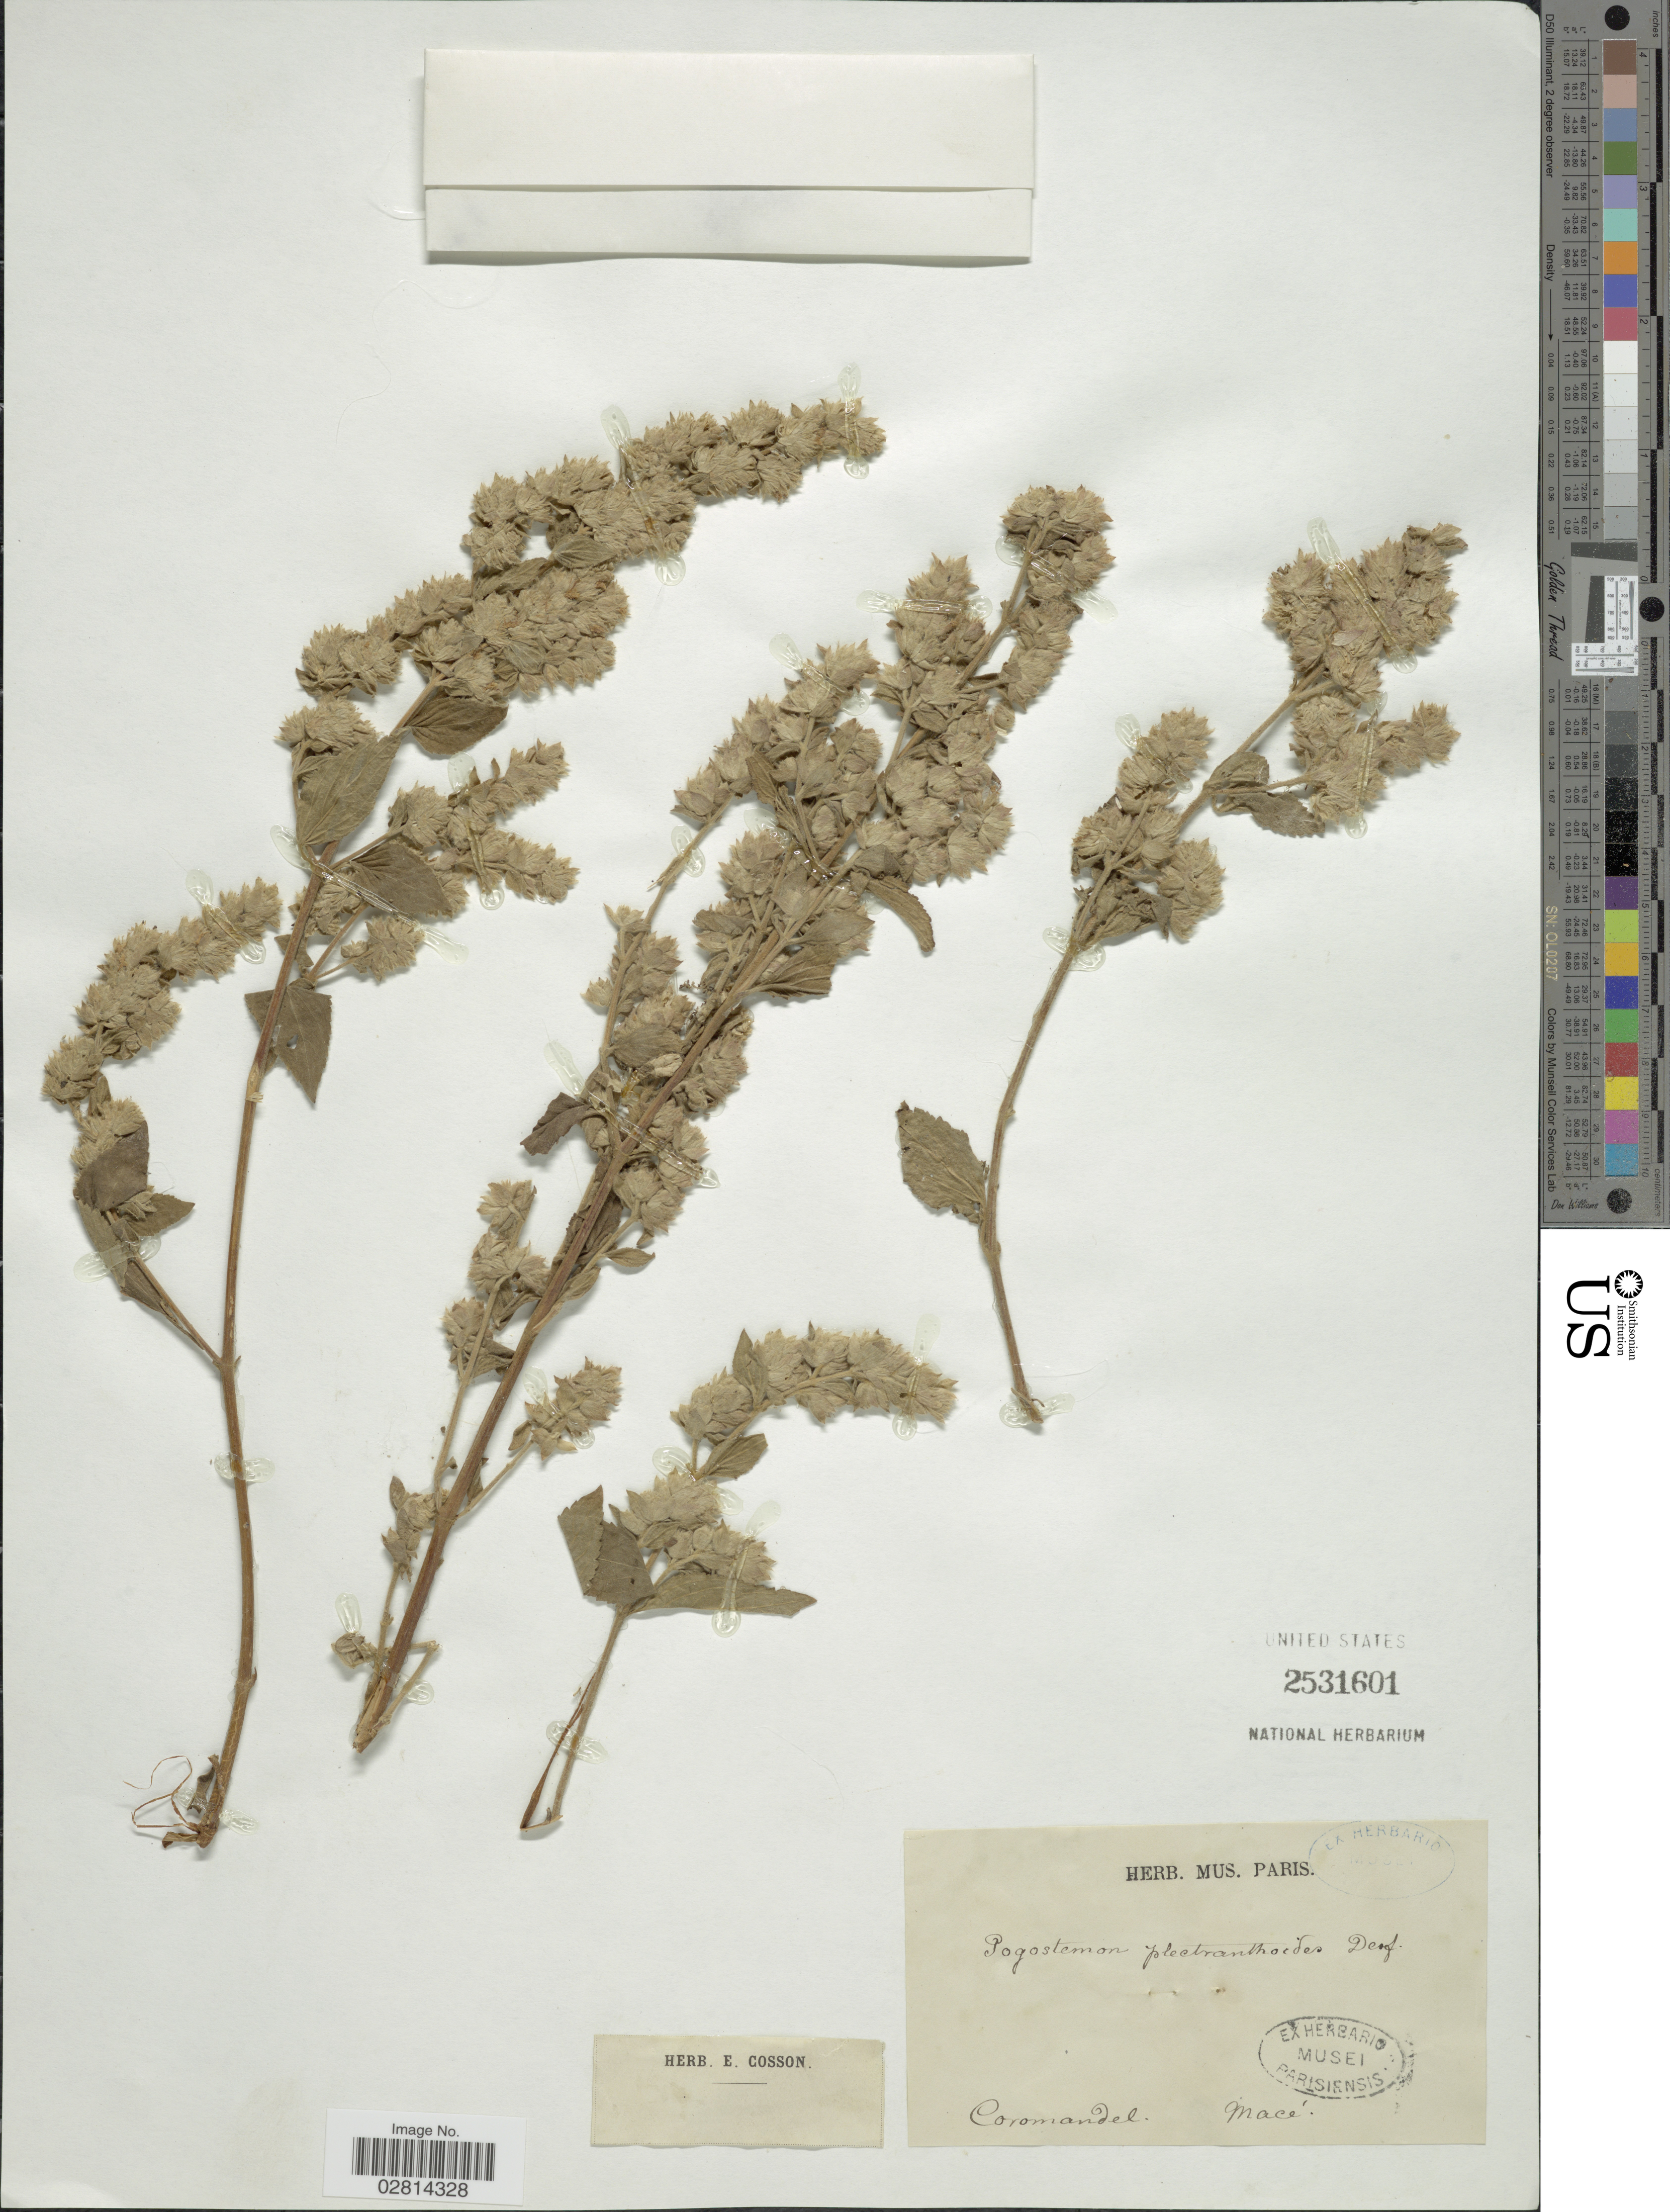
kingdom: Plantae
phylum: Tracheophyta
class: Magnoliopsida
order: Lamiales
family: Lamiaceae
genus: Pogostemon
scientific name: Pogostemon plectranthoides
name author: Desf.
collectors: Mace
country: India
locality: Coromandel.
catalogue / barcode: US 2531601